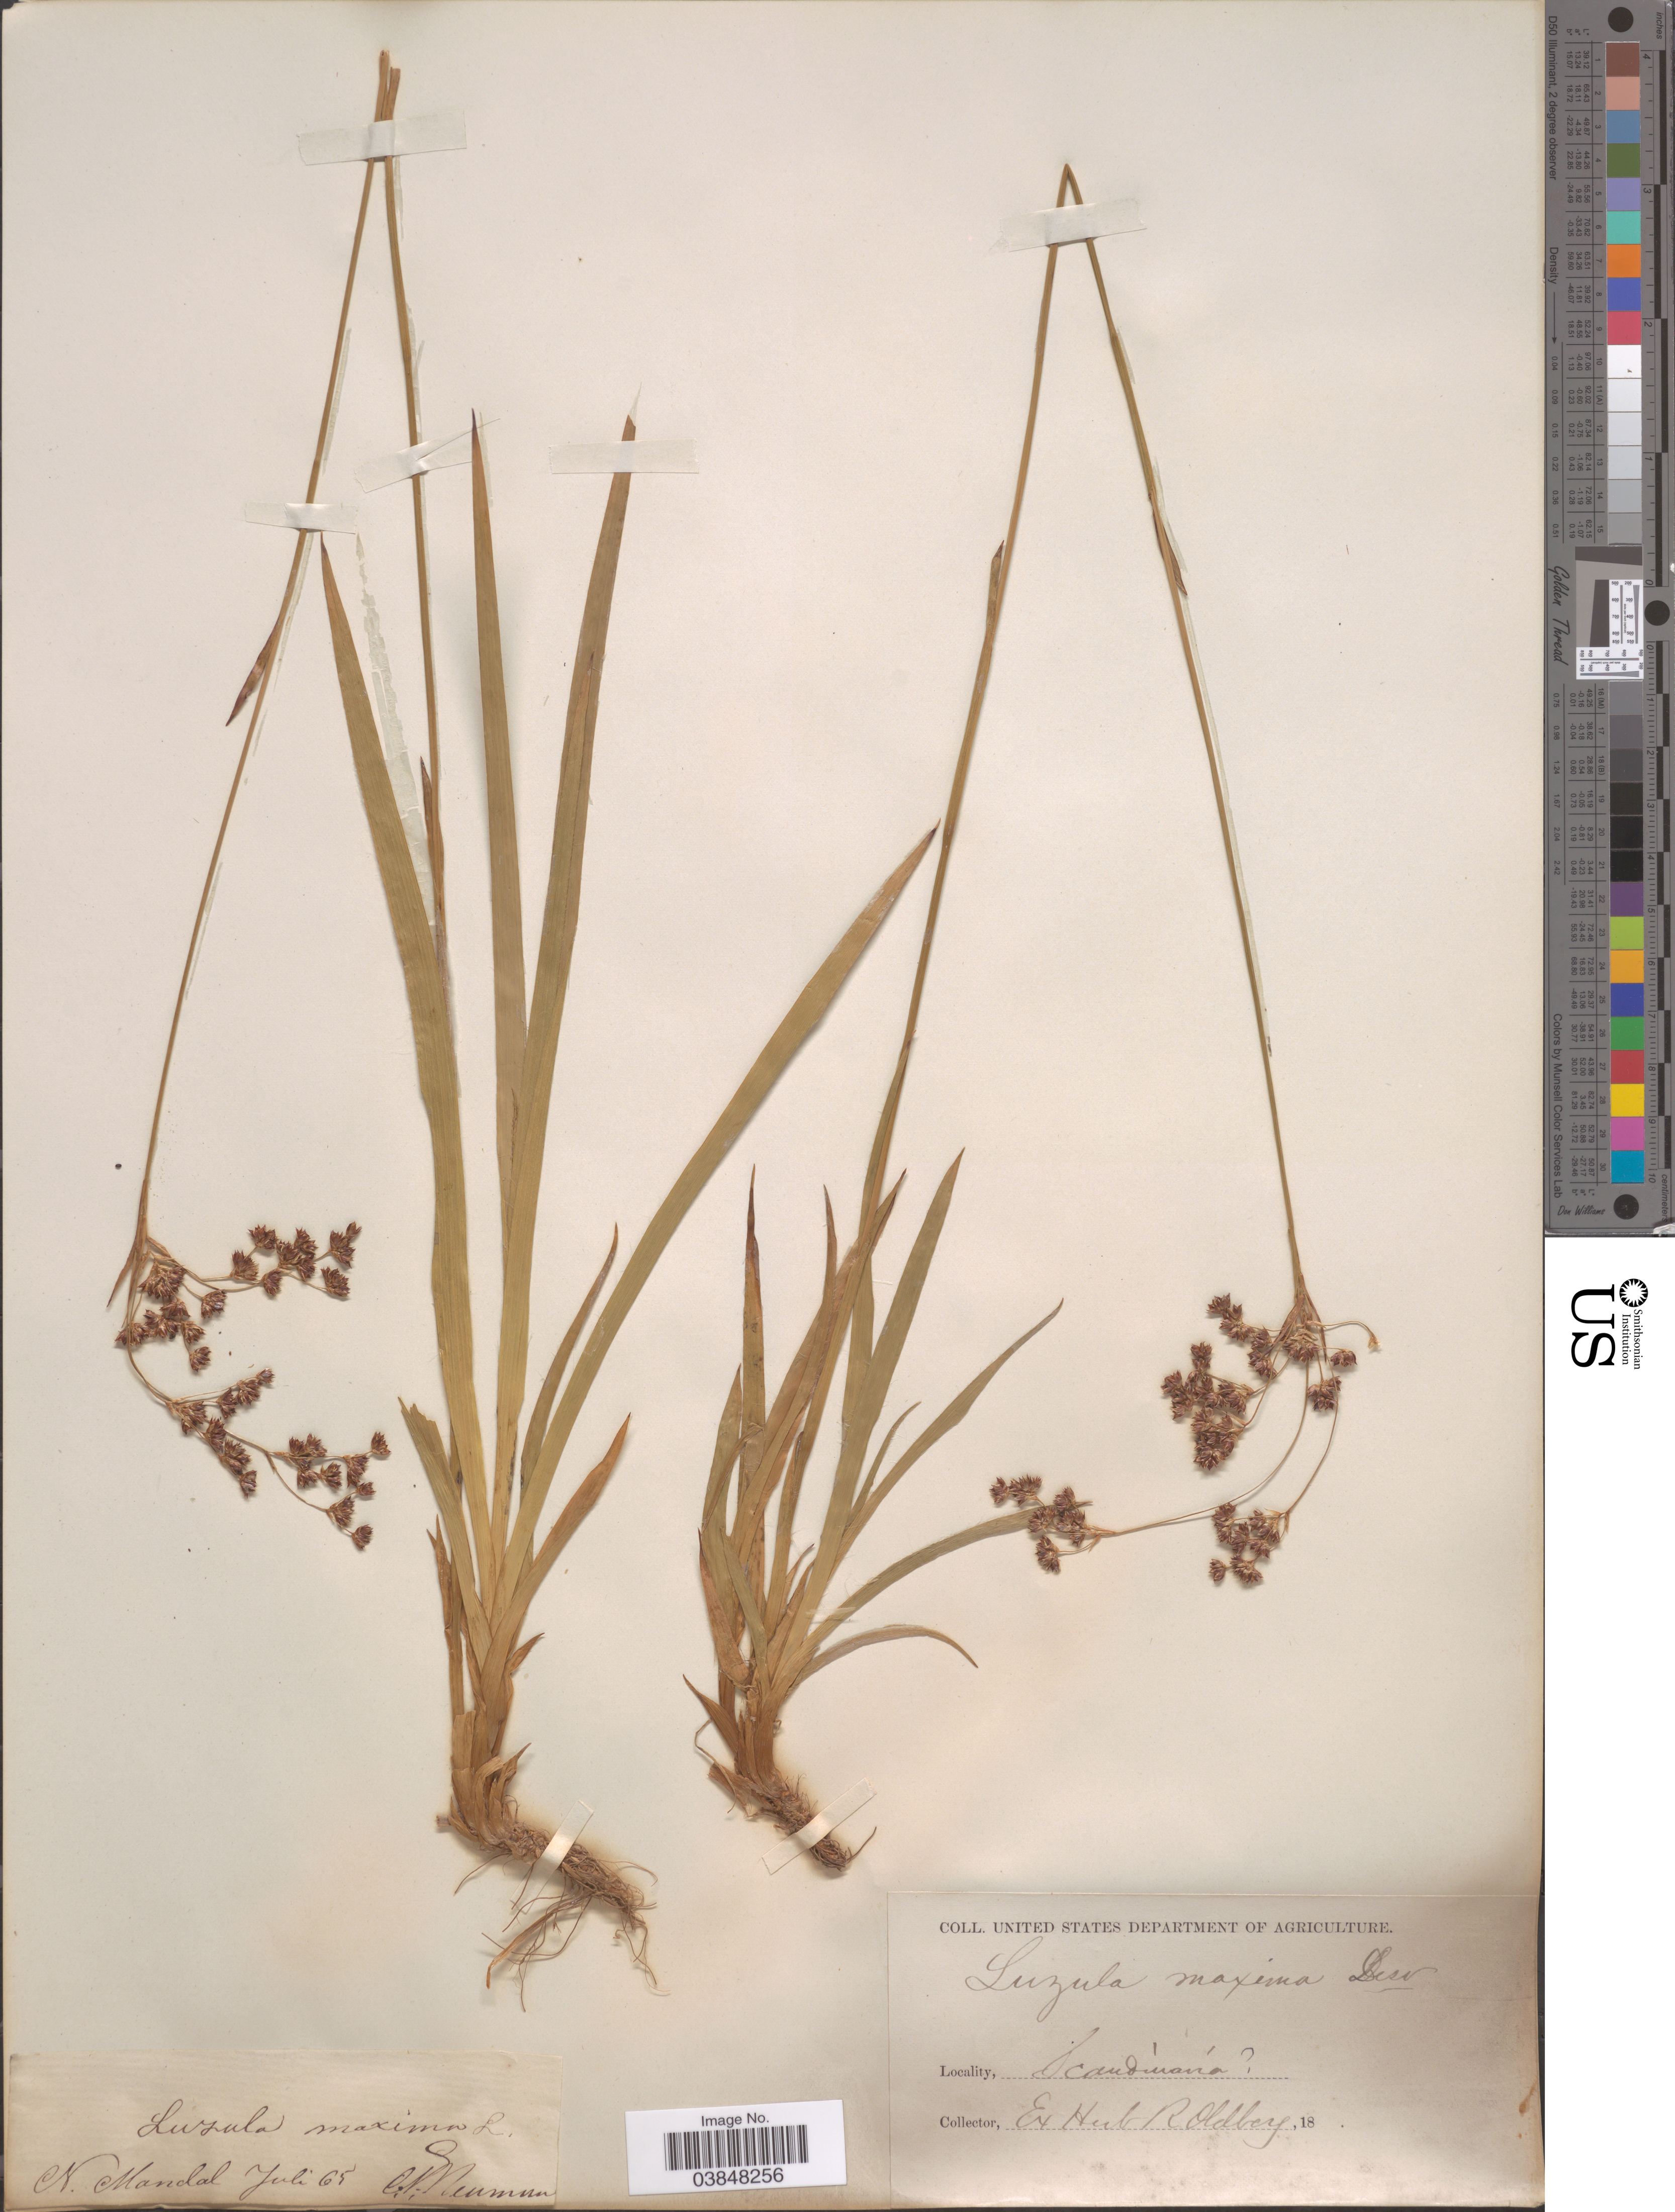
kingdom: Plantae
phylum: Tracheophyta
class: Liliopsida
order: Poales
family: Juncaceae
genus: Luzula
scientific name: Luzula sylvatica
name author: (Huds.) Gaudin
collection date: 1865-07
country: Norway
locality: N. Mandal Scandinavia [unsure placement]